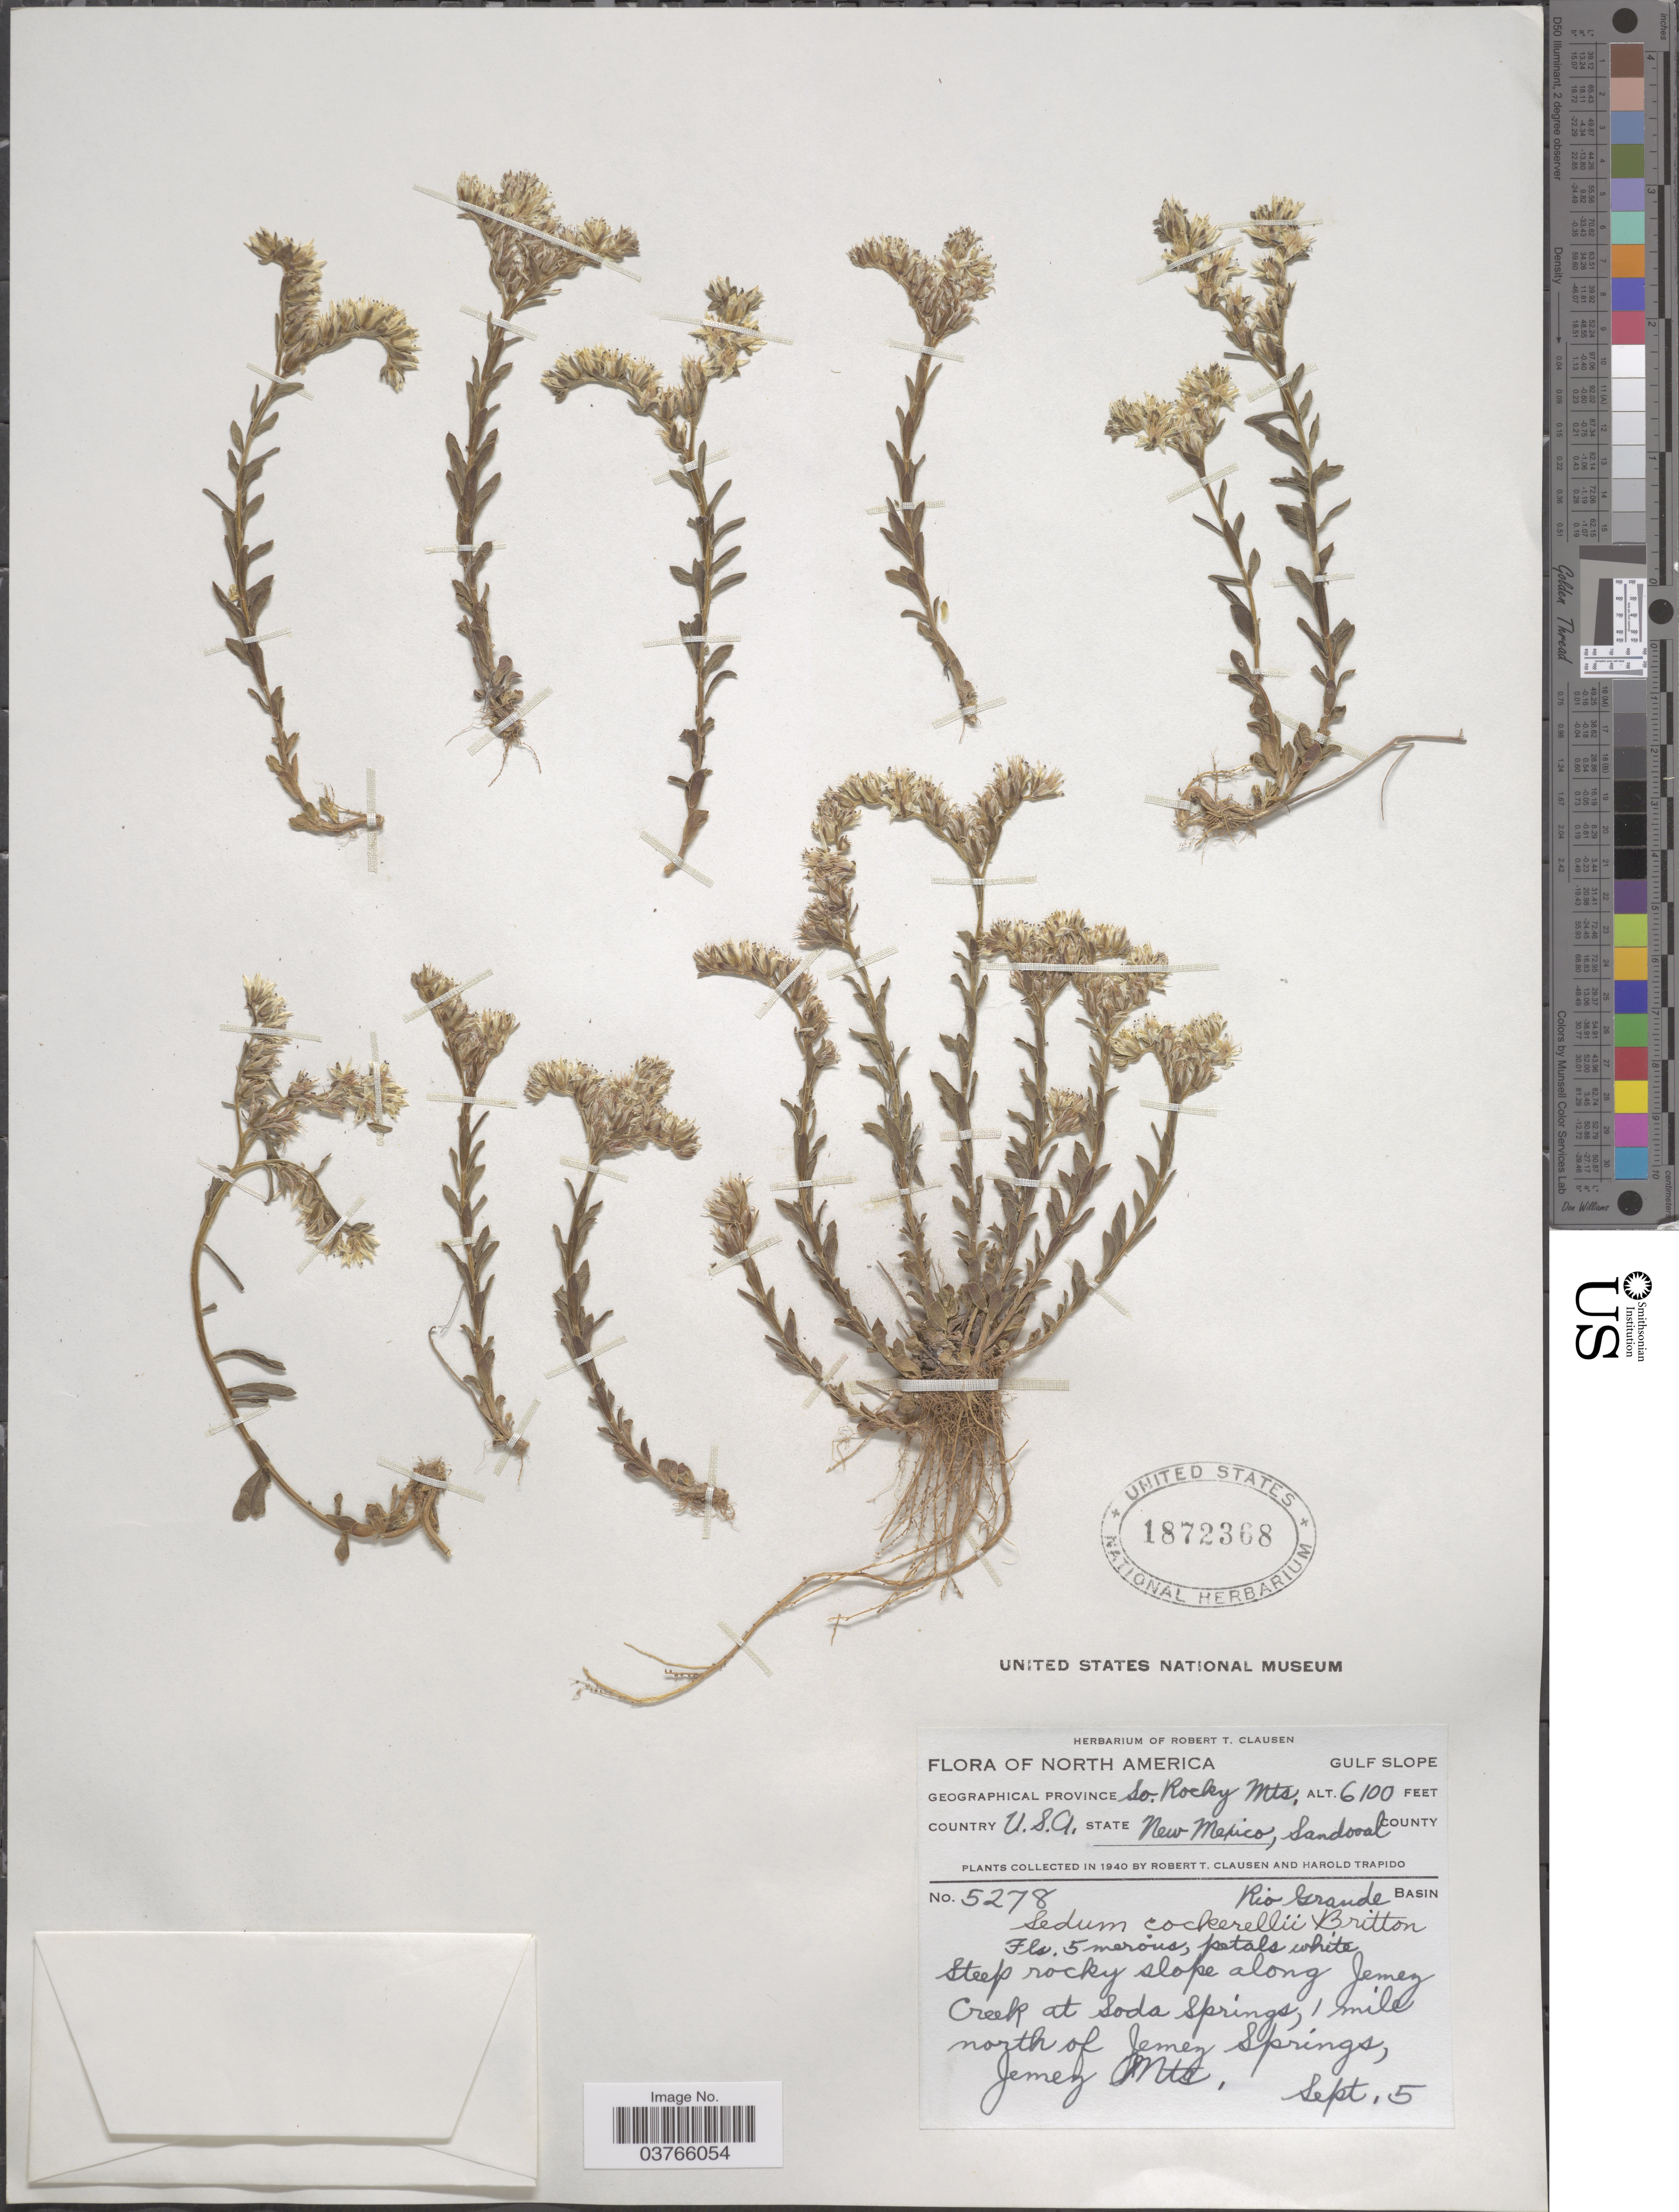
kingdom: Plantae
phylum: Tracheophyta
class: Magnoliopsida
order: Saxifragales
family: Crassulaceae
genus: Sedum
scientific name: Sedum cockerellii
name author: Britton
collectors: R. T. Clausen & H. Trapido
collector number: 5278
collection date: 1940-09-05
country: United States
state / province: New Mexico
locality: Gulf Slope. Geographical Province So. Rocky Mts. Sandoval County. Rio Grande Basin. Steep rocky slope along Jemey Creek at Soda Springs, Jemey Mts.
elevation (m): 1859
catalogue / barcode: US 1872368